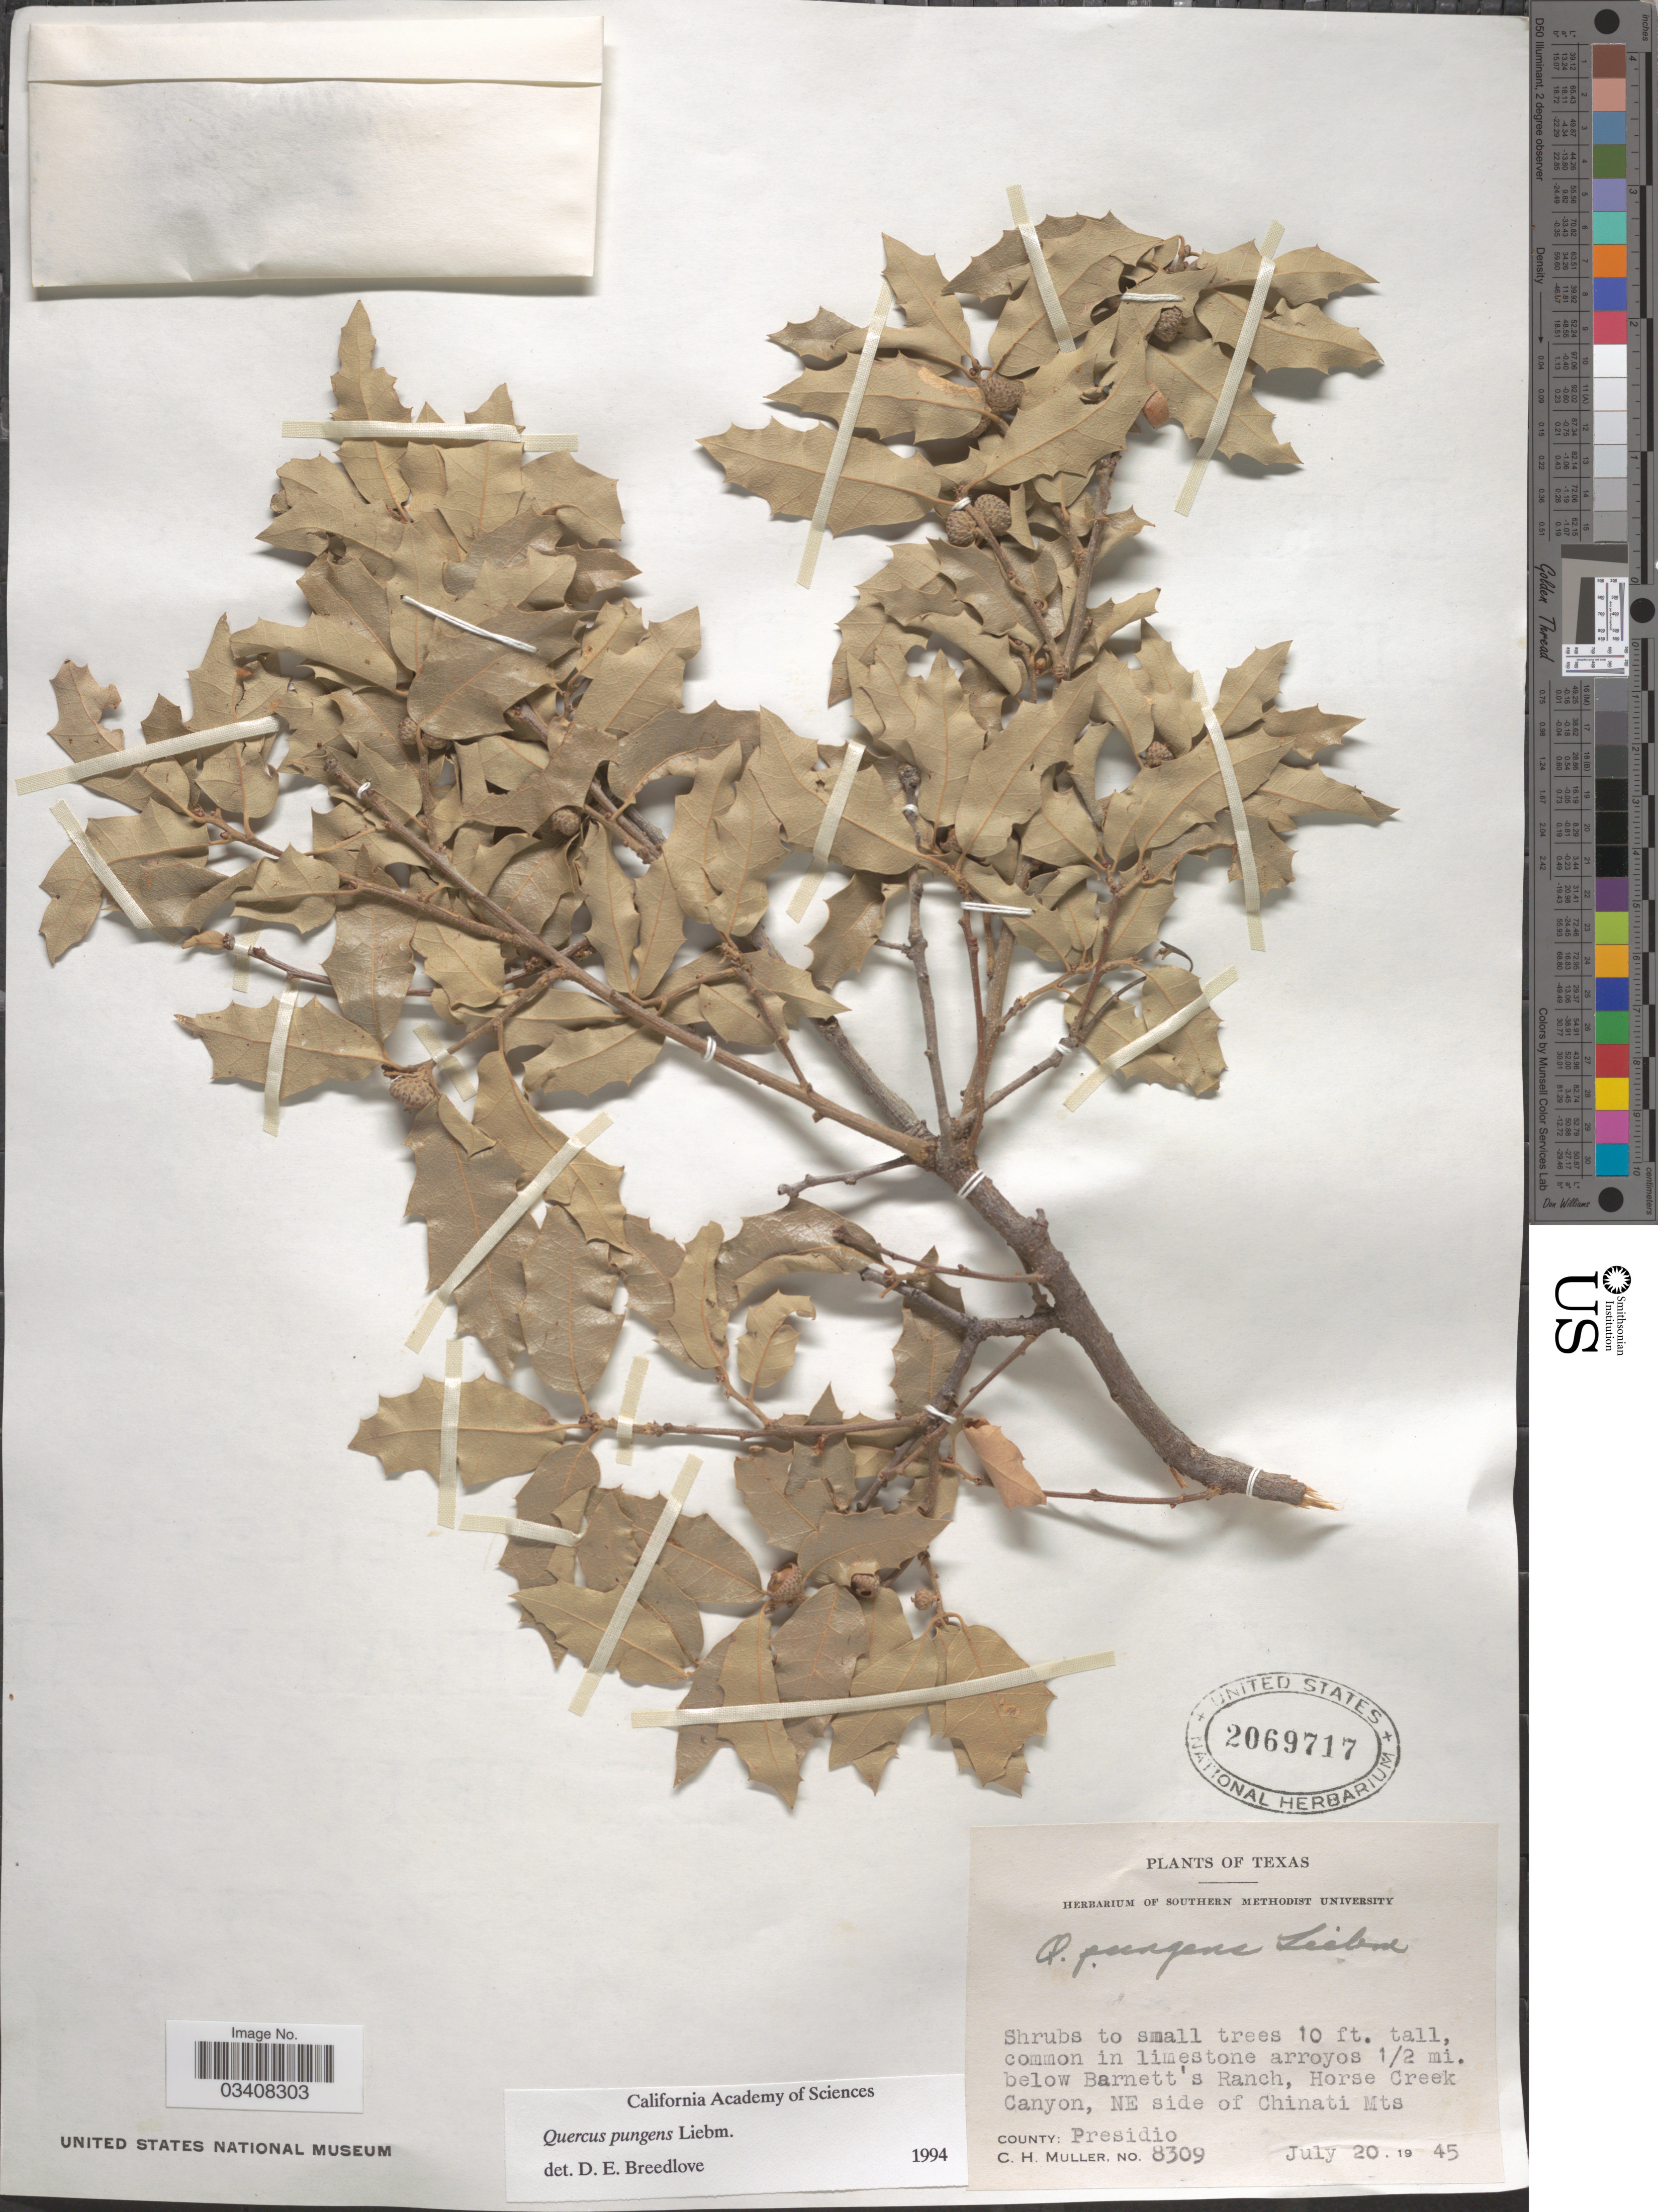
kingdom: Plantae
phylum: Tracheophyta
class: Magnoliopsida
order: Fagales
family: Fagaceae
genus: Quercus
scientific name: Quercus pungens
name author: Liebm.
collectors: C. H. Mueller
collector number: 8309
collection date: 1945-07-20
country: United States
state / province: Texas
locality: Common in limestone arroyos 1/2 mi. below Barnett's Ranch, Horse Creek Canyon, NE side of Chinati Mts. County: Presidio.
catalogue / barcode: US 2069717